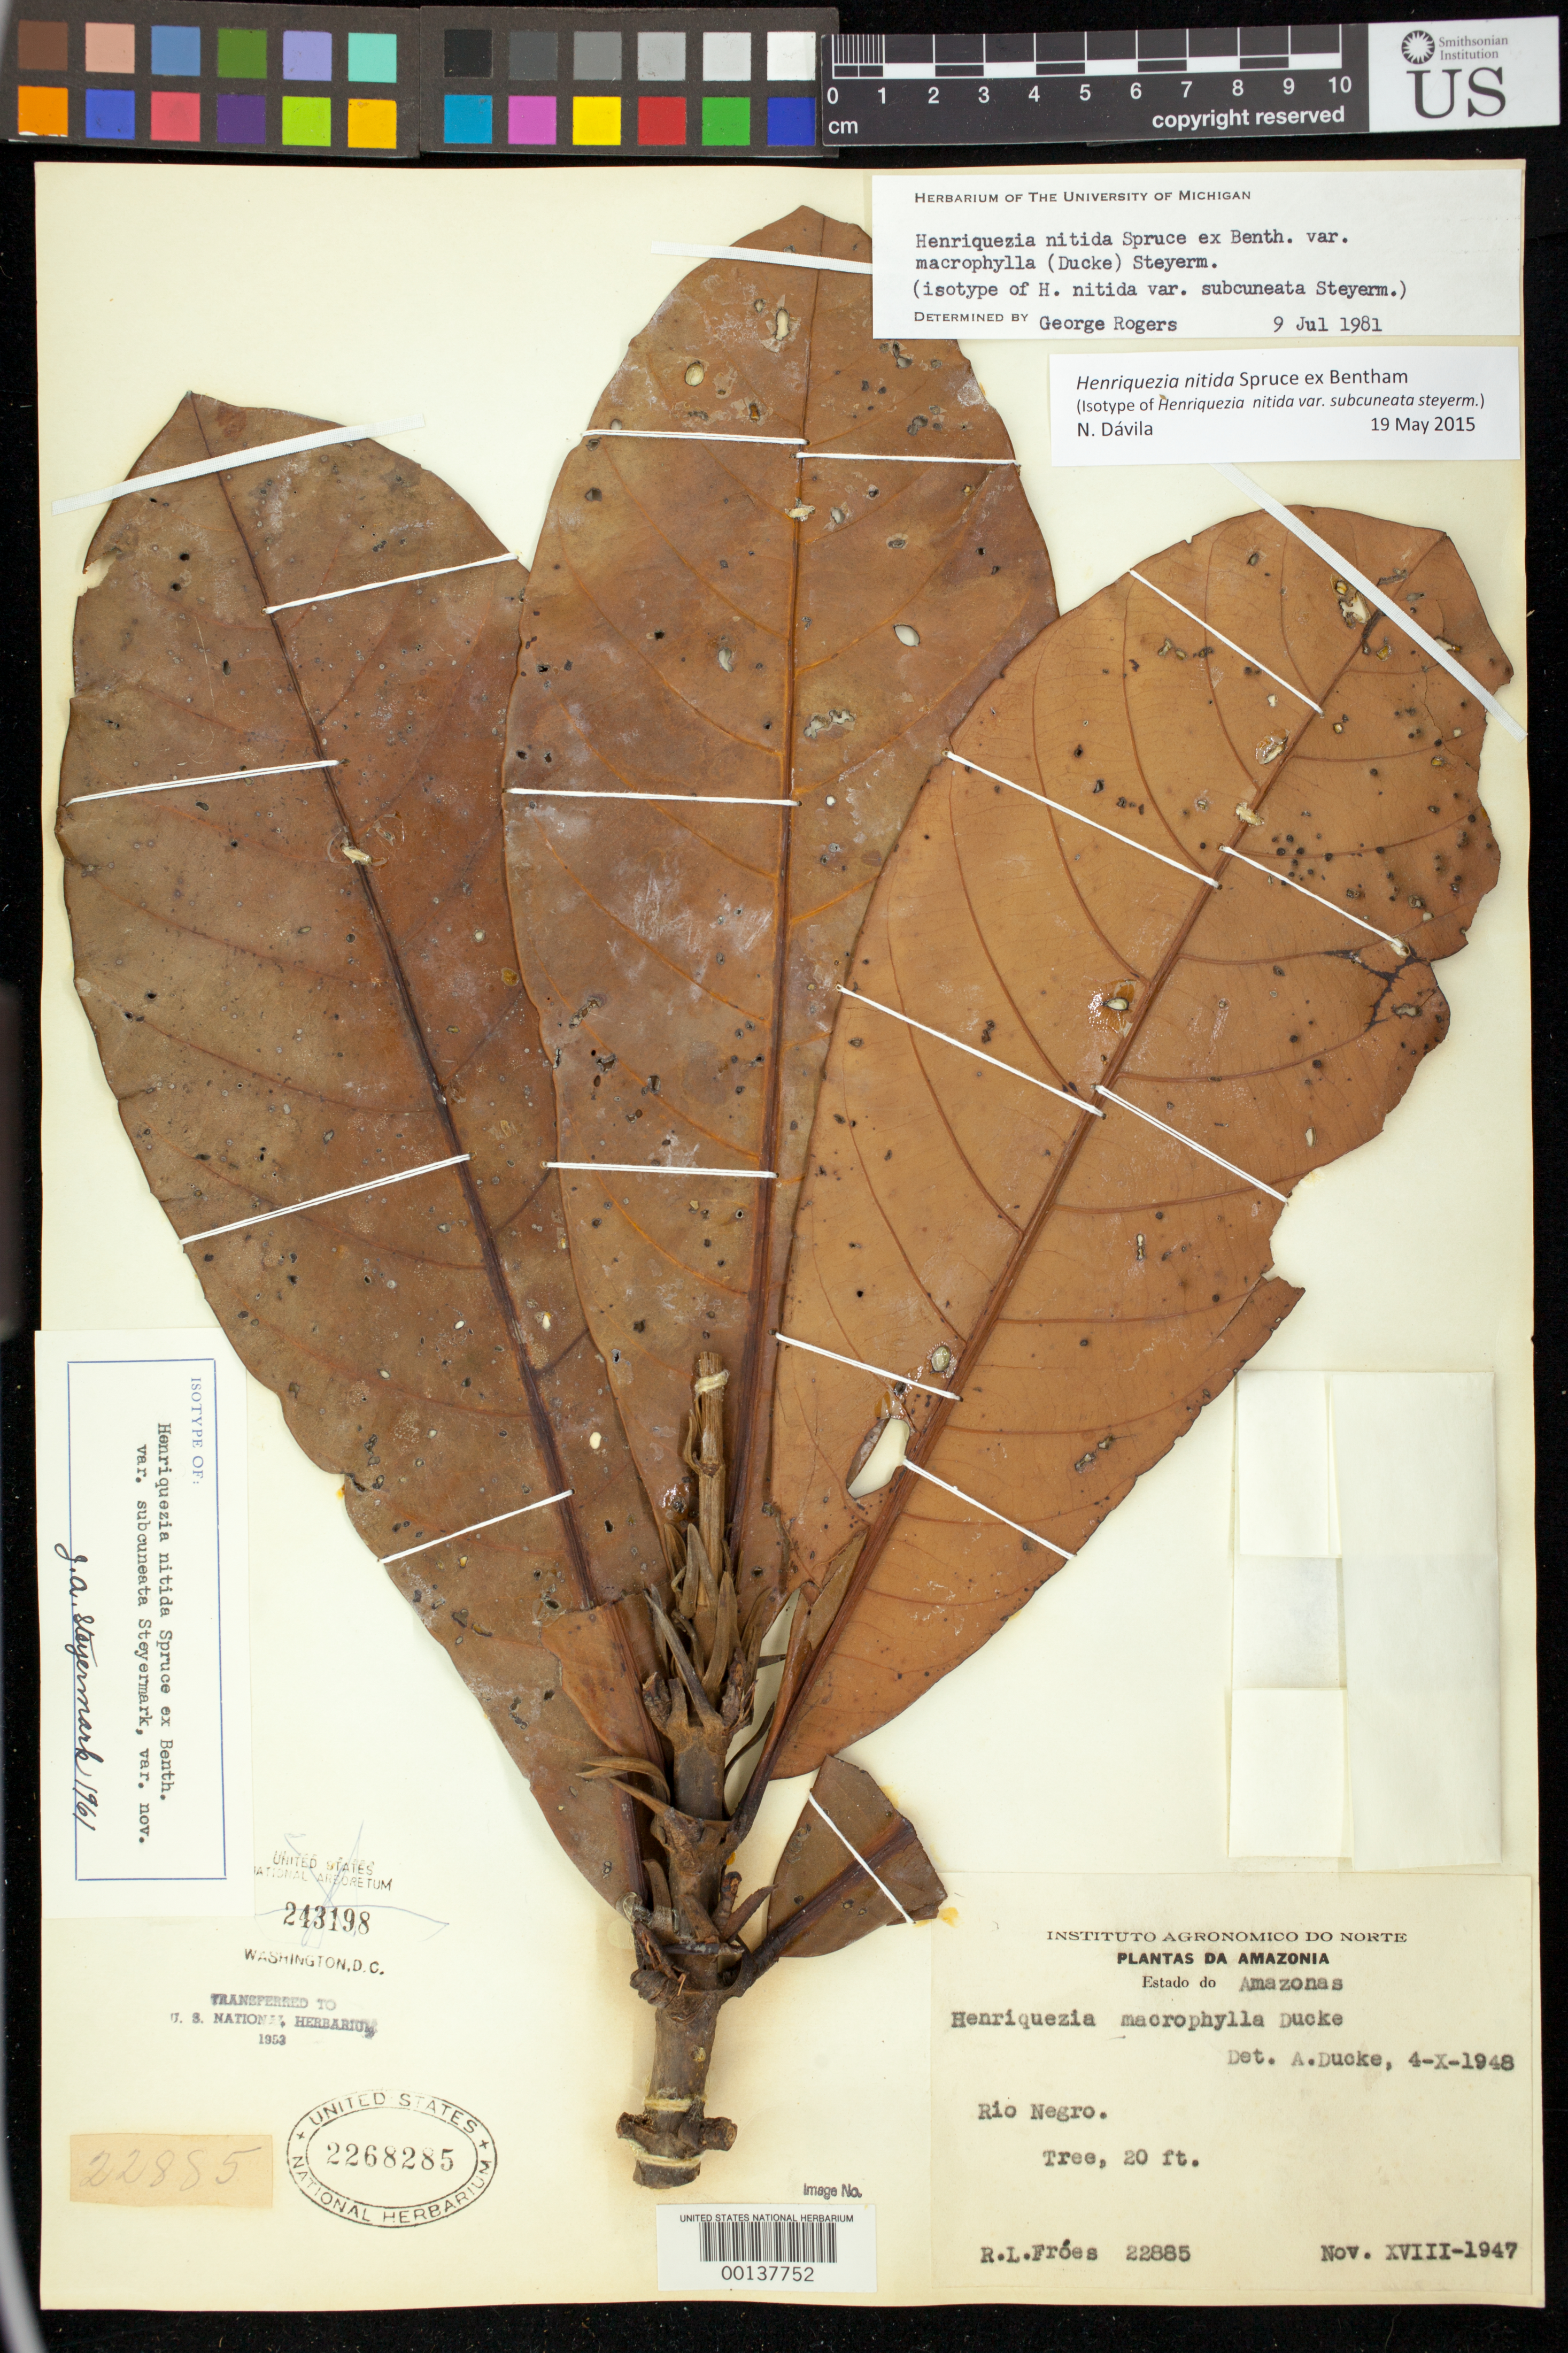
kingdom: Plantae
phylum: Tracheophyta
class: Magnoliopsida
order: Gentianales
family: Rubiaceae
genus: Henriquezia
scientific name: Henriquezia nitida var. subcuneata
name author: Steyerm.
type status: Isotype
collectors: R. L. Fróes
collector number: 22885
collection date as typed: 18 Nov 1947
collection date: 1947-11-18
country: Brazil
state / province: Amazonas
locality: Rio Negro.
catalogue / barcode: US 2268285